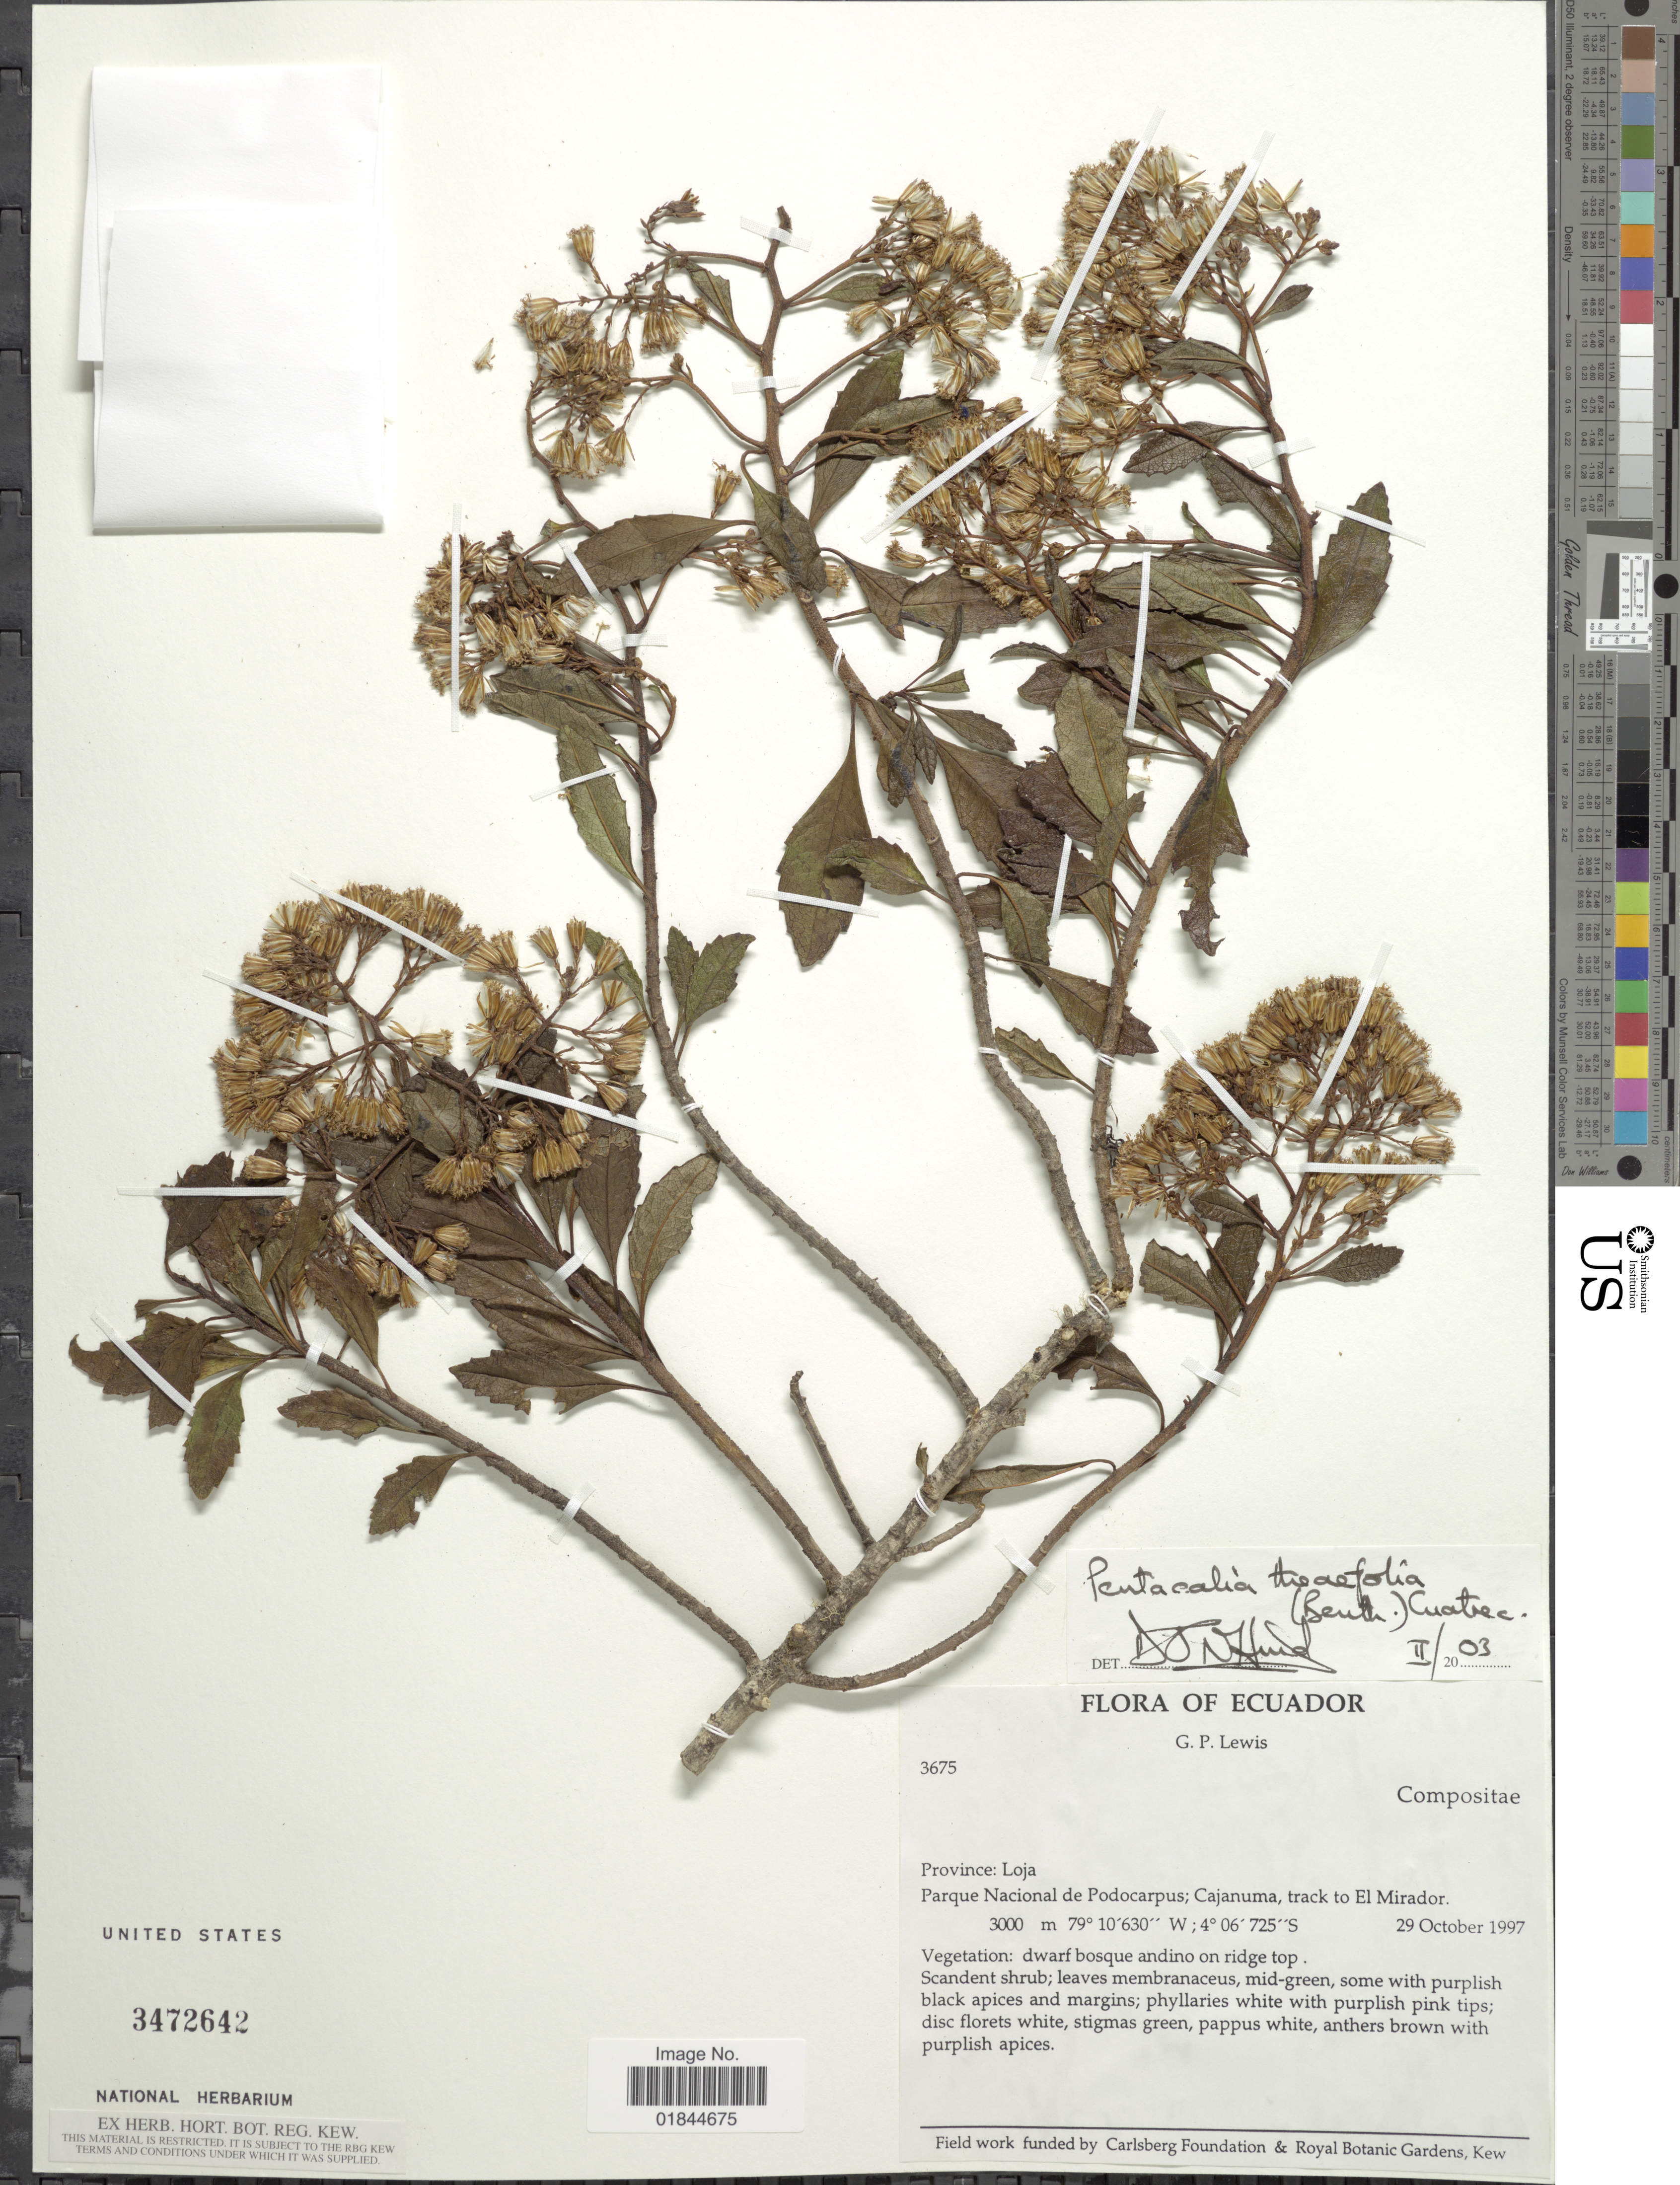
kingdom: Plantae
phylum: Tracheophyta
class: Magnoliopsida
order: Asterales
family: Asteraceae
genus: Pentacalia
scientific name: Pentacalia theifolia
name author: (Benth.) Cuatrec.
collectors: G. P. Lewis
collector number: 3675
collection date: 1997-10-29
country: Ecuador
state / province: Loja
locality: Parque Nacional de Podicarpus, Cajanuma, track to El Mirador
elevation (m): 3000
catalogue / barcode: US 3472642